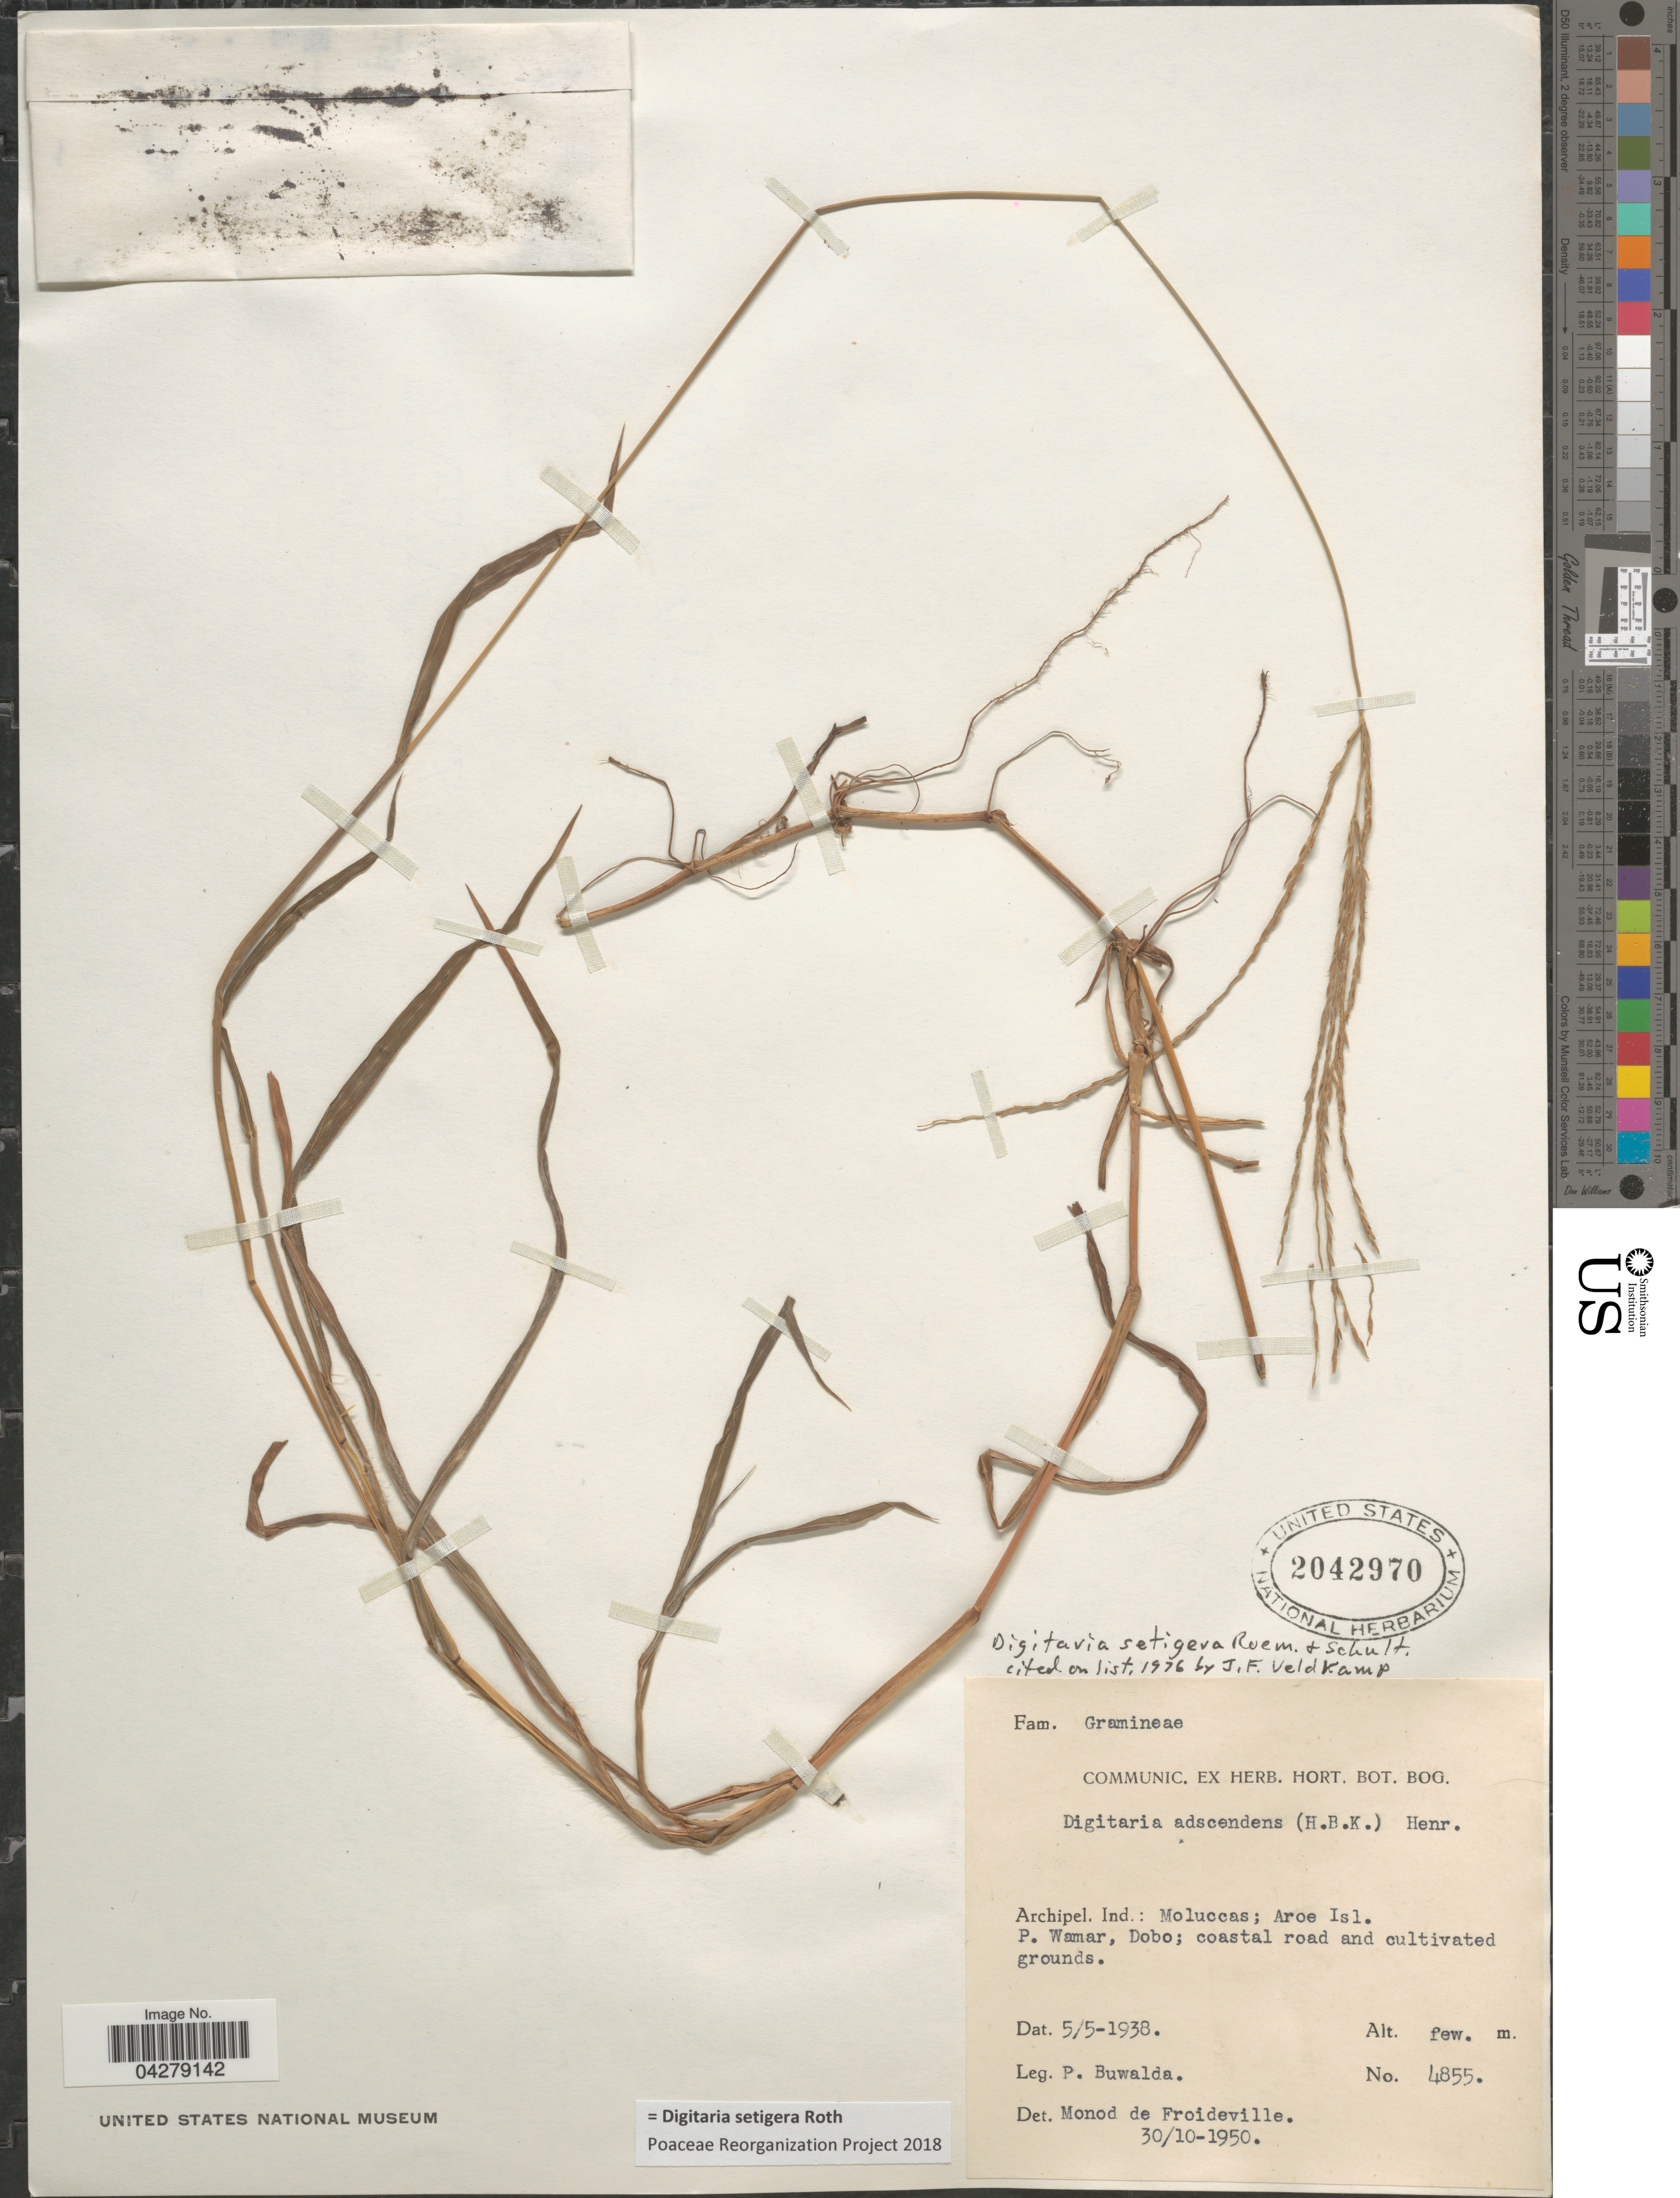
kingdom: Plantae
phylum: Tracheophyta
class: Liliopsida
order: Poales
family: Poaceae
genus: Digitaria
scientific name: Digitaria setigera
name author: Roth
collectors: P. Buwalda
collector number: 4855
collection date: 1938-05-05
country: Indonesia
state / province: Maluku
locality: Archipel. Ind.: Moluccas; Aroe Isl. P. Wamar, Dobo; coastal road and cultivated grounds.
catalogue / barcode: US 2042970